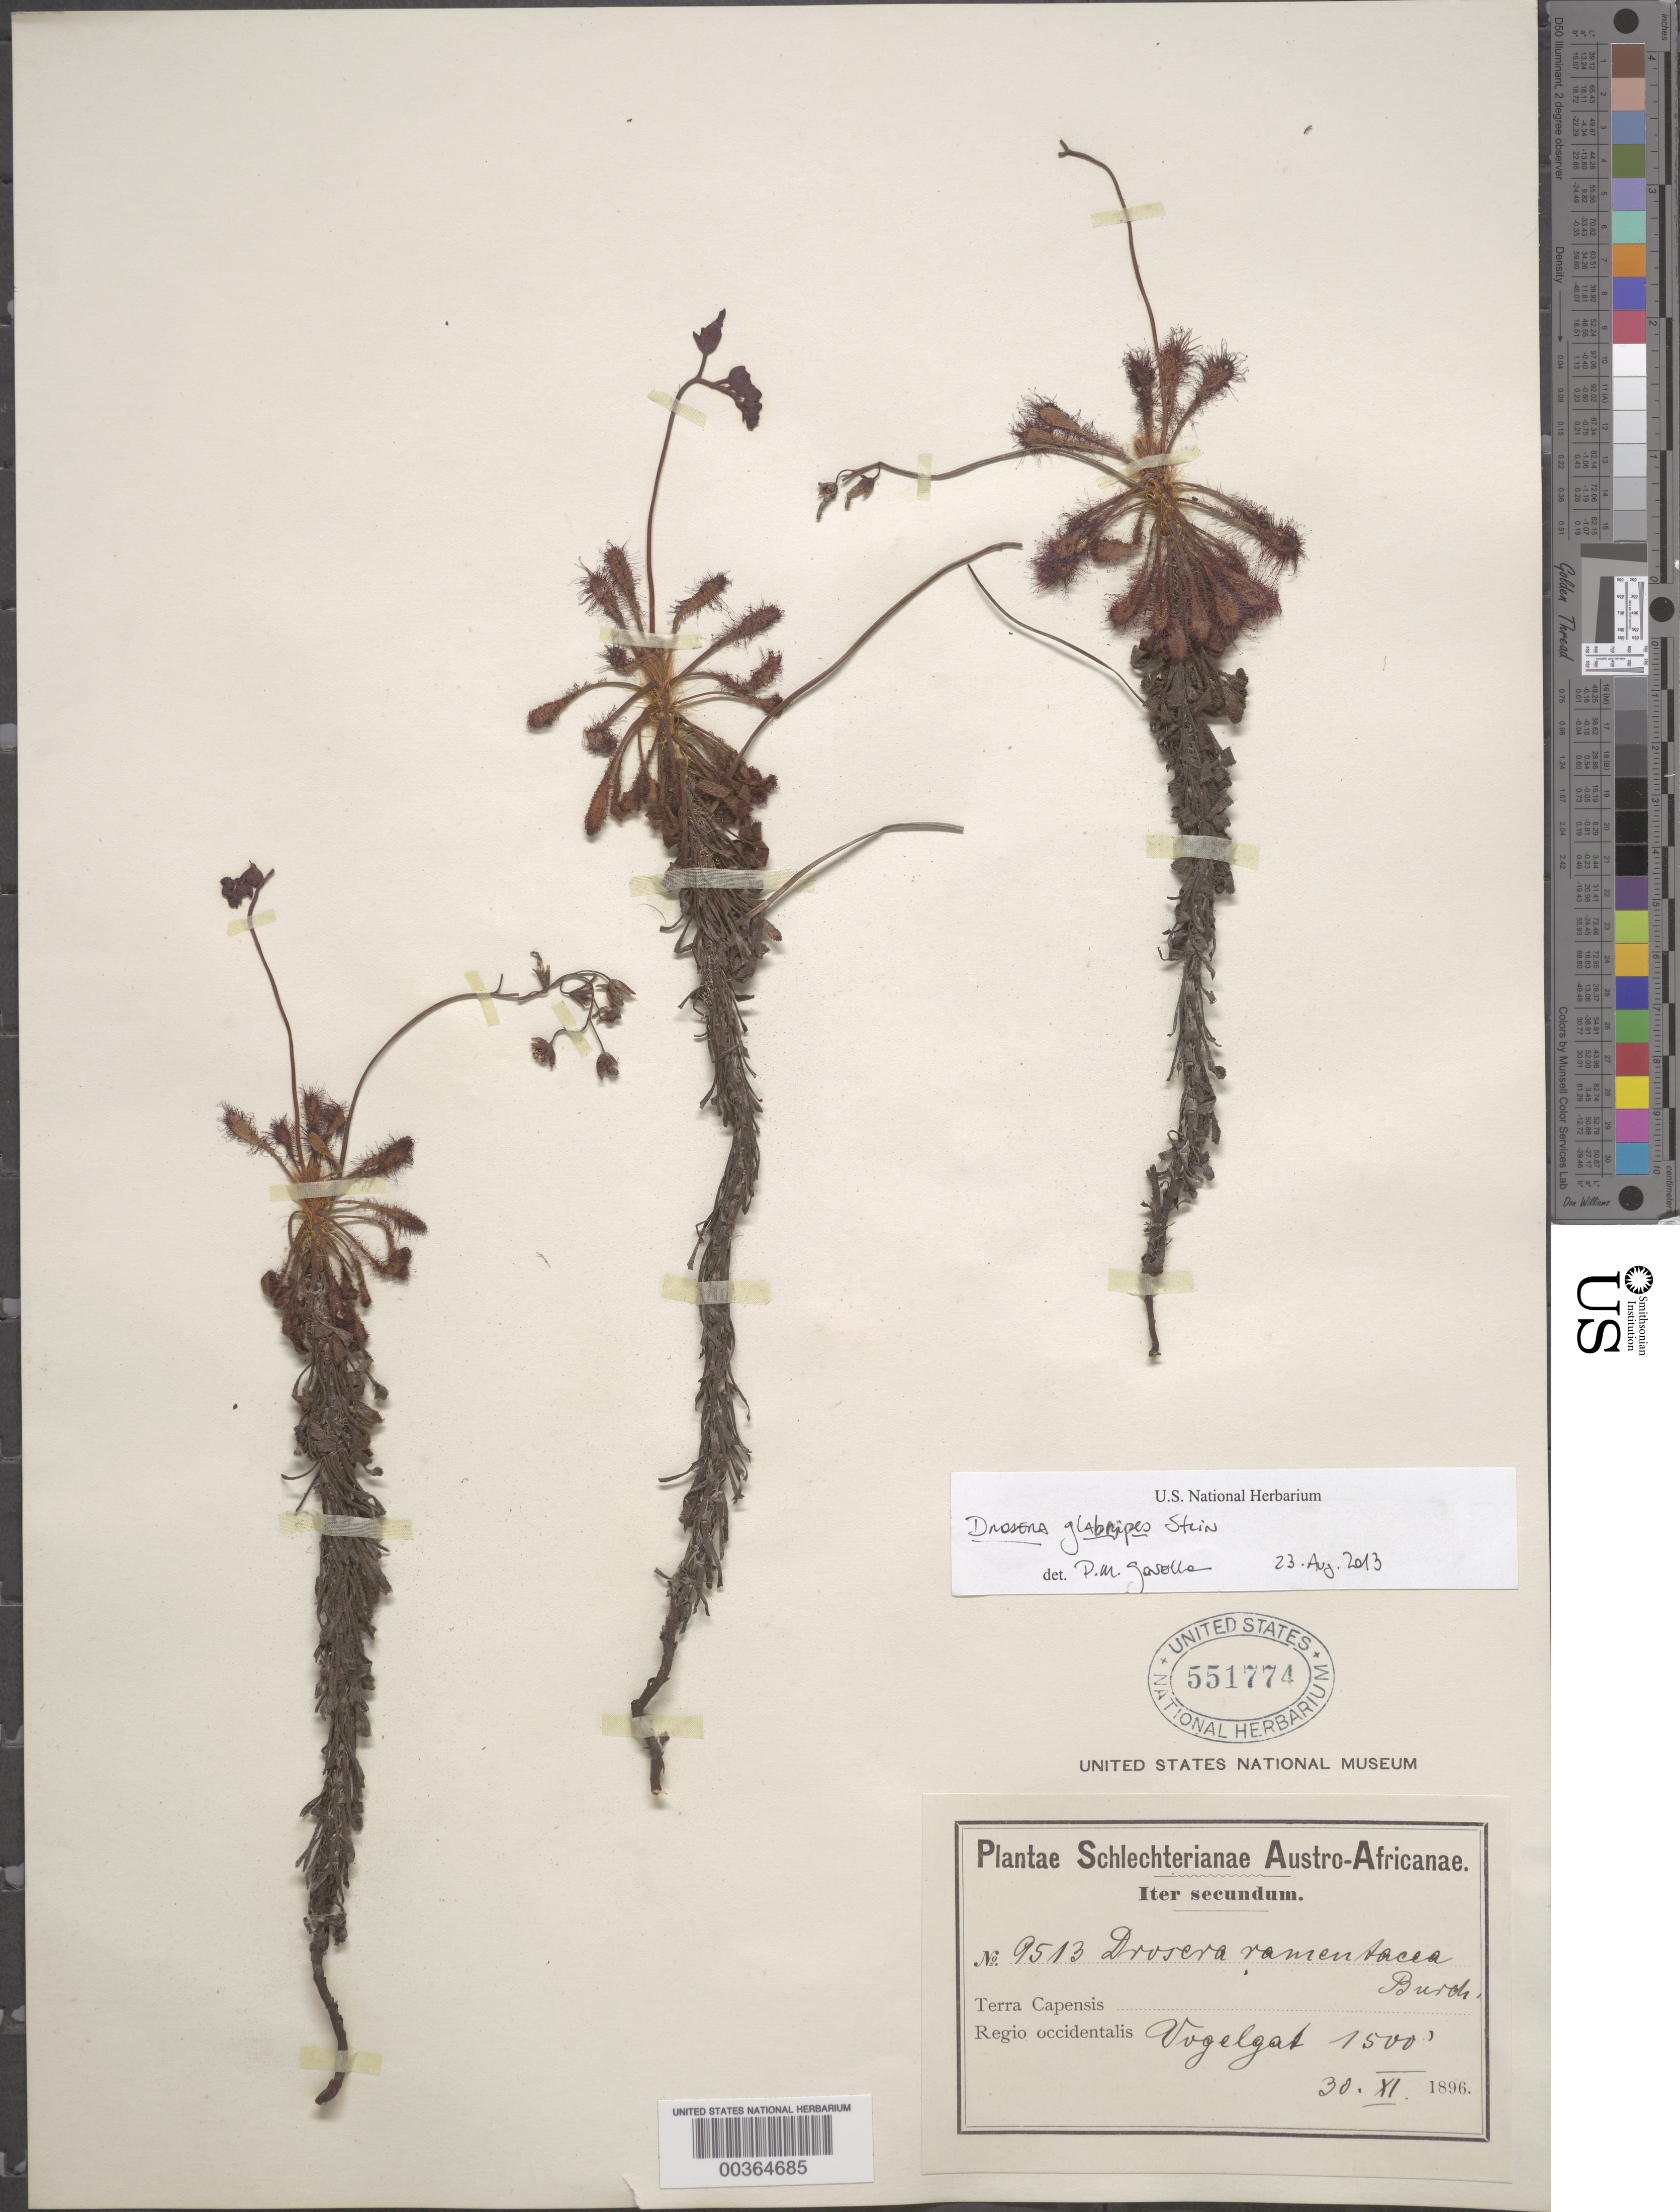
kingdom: Plantae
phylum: Tracheophyta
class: Magnoliopsida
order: Caryophyllales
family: Droseraceae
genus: Drosera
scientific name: Drosera glabripes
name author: (Harv. ex Planch.) Stein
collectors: F. R. R. Schlechter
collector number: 9513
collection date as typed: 30 Nov 1896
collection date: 1896-11-30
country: South Africa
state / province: Western Cape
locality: Vogelgat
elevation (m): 457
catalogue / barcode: US 551774